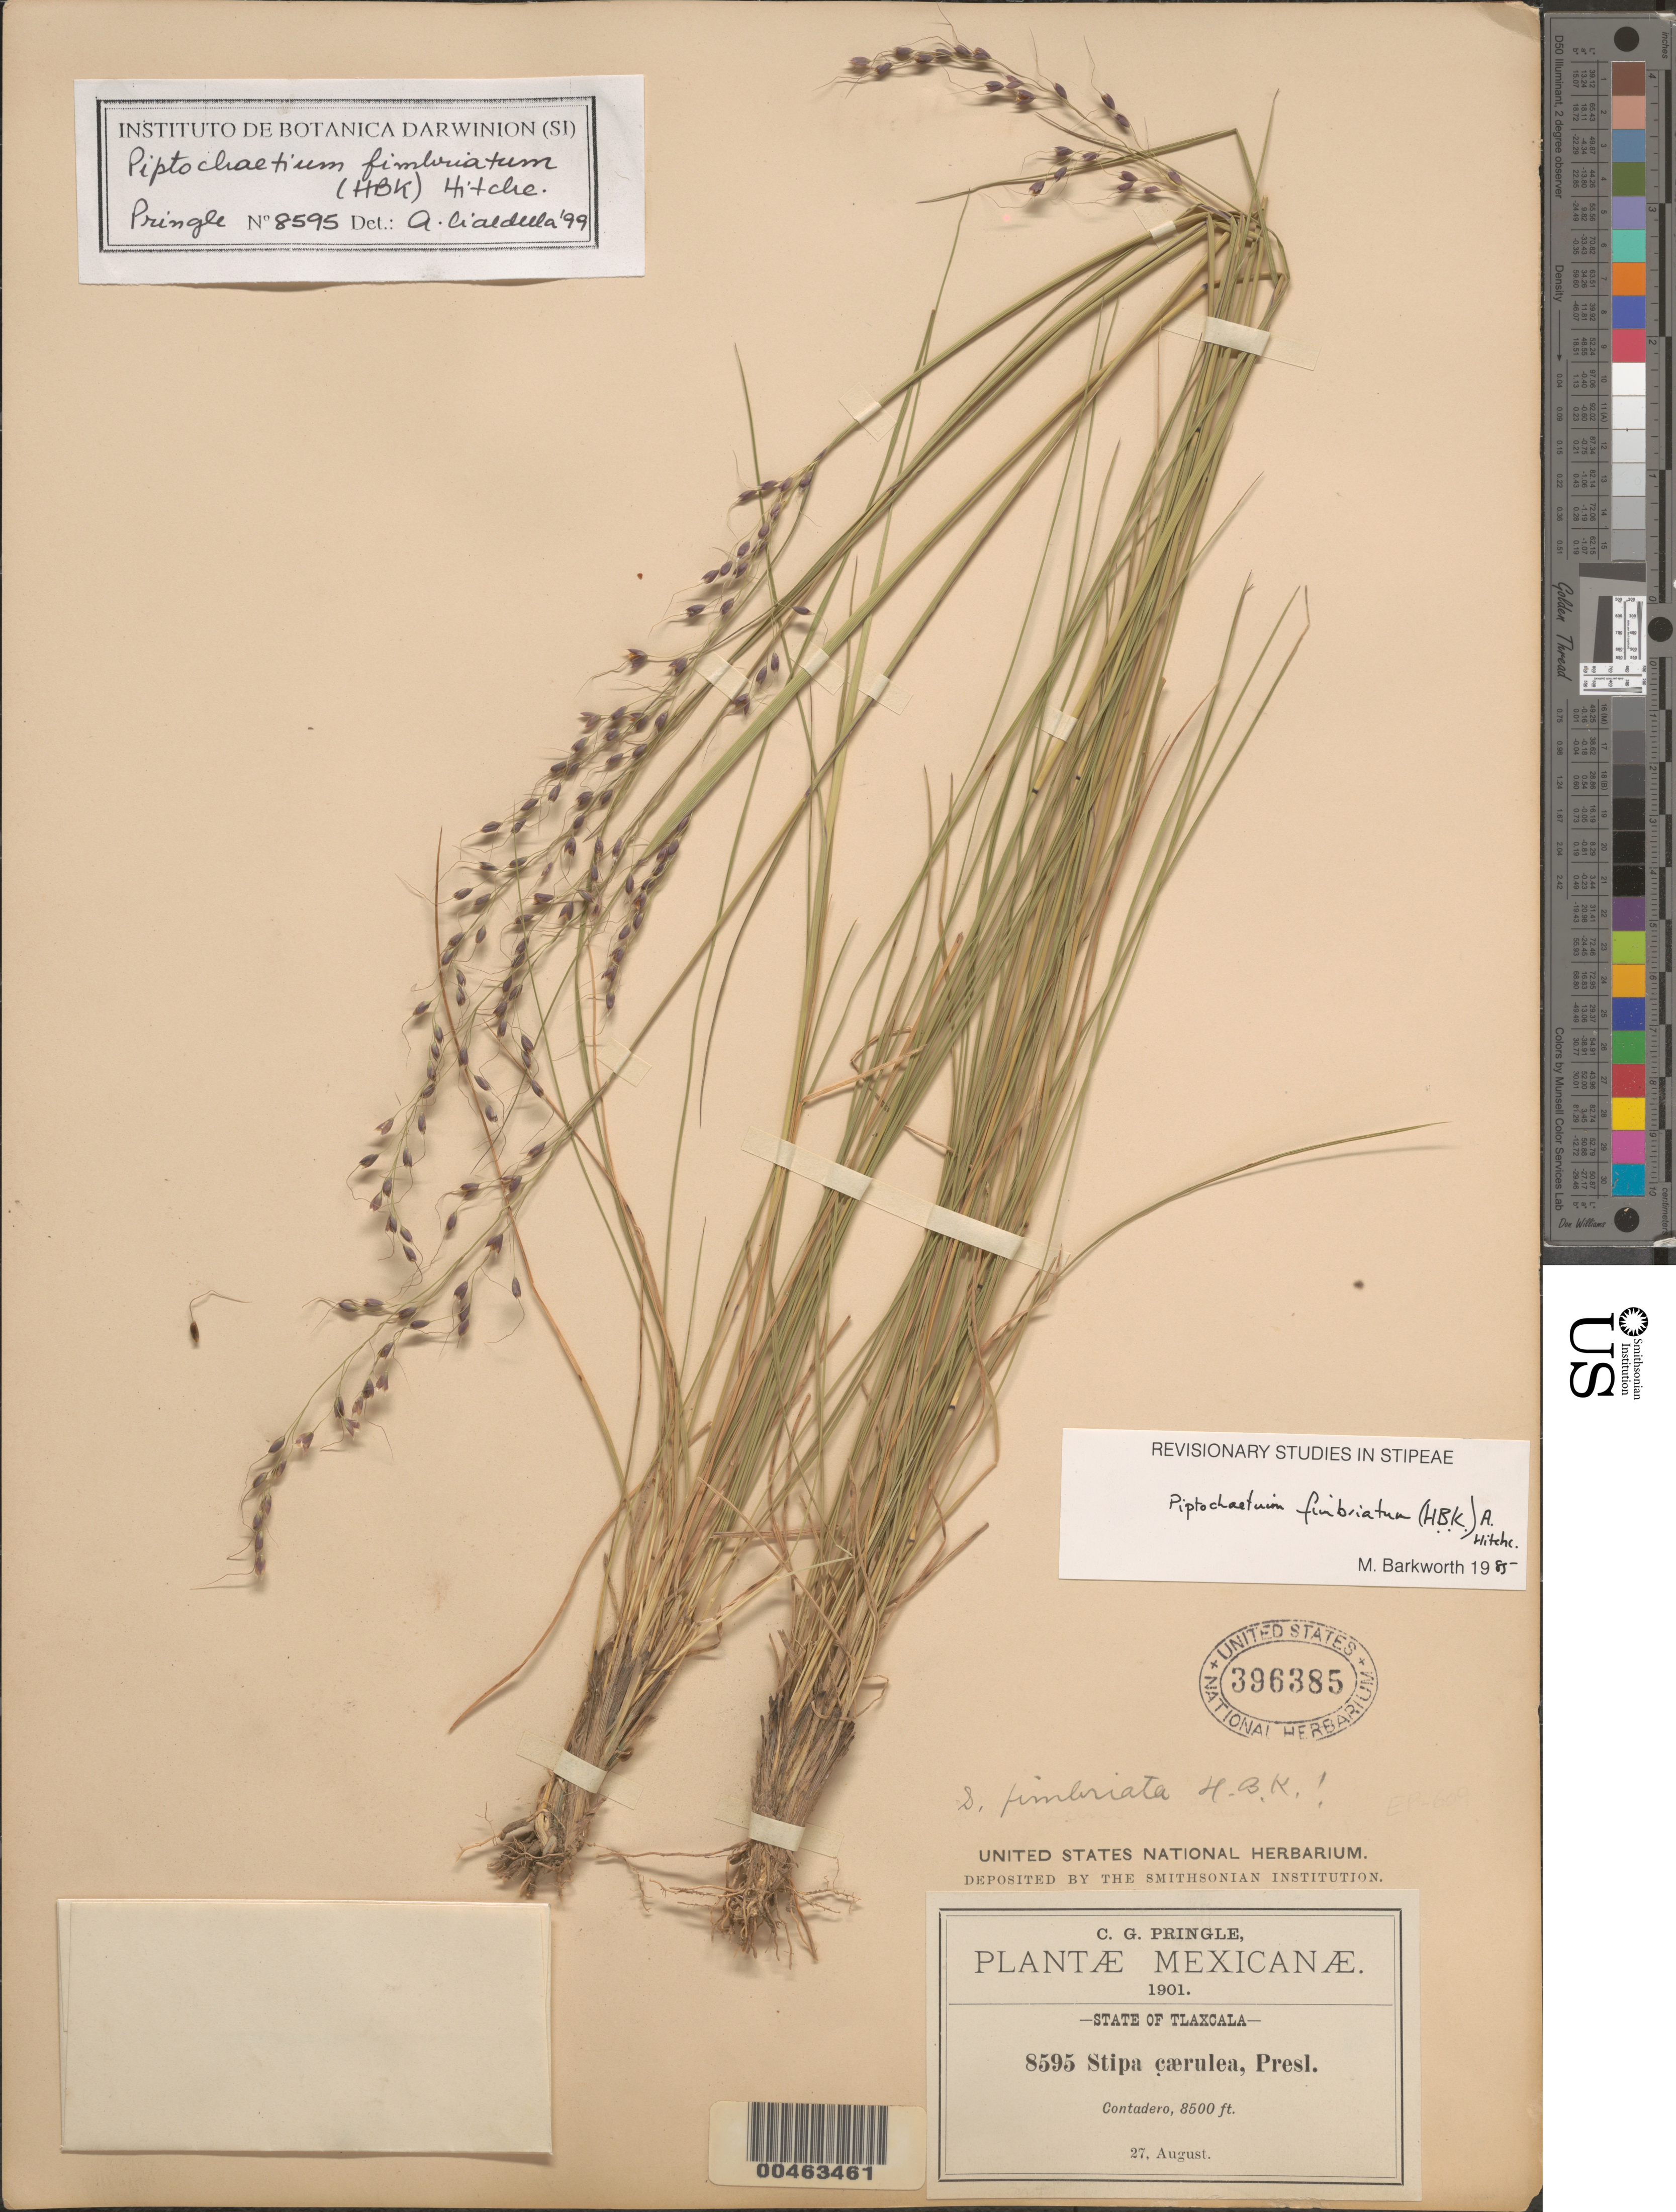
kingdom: Plantae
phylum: Tracheophyta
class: Liliopsida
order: Poales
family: Poaceae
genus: Piptochaetium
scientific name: Piptochaetium fimbriatum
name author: (Kunth) Hitchc.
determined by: Barkworth, M. E.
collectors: C. G. Pringle et al.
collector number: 8595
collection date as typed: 27 Aug 1901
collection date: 1901-08-27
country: Mexico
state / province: Tlaxcala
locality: Contadero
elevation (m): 2591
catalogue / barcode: US 396385